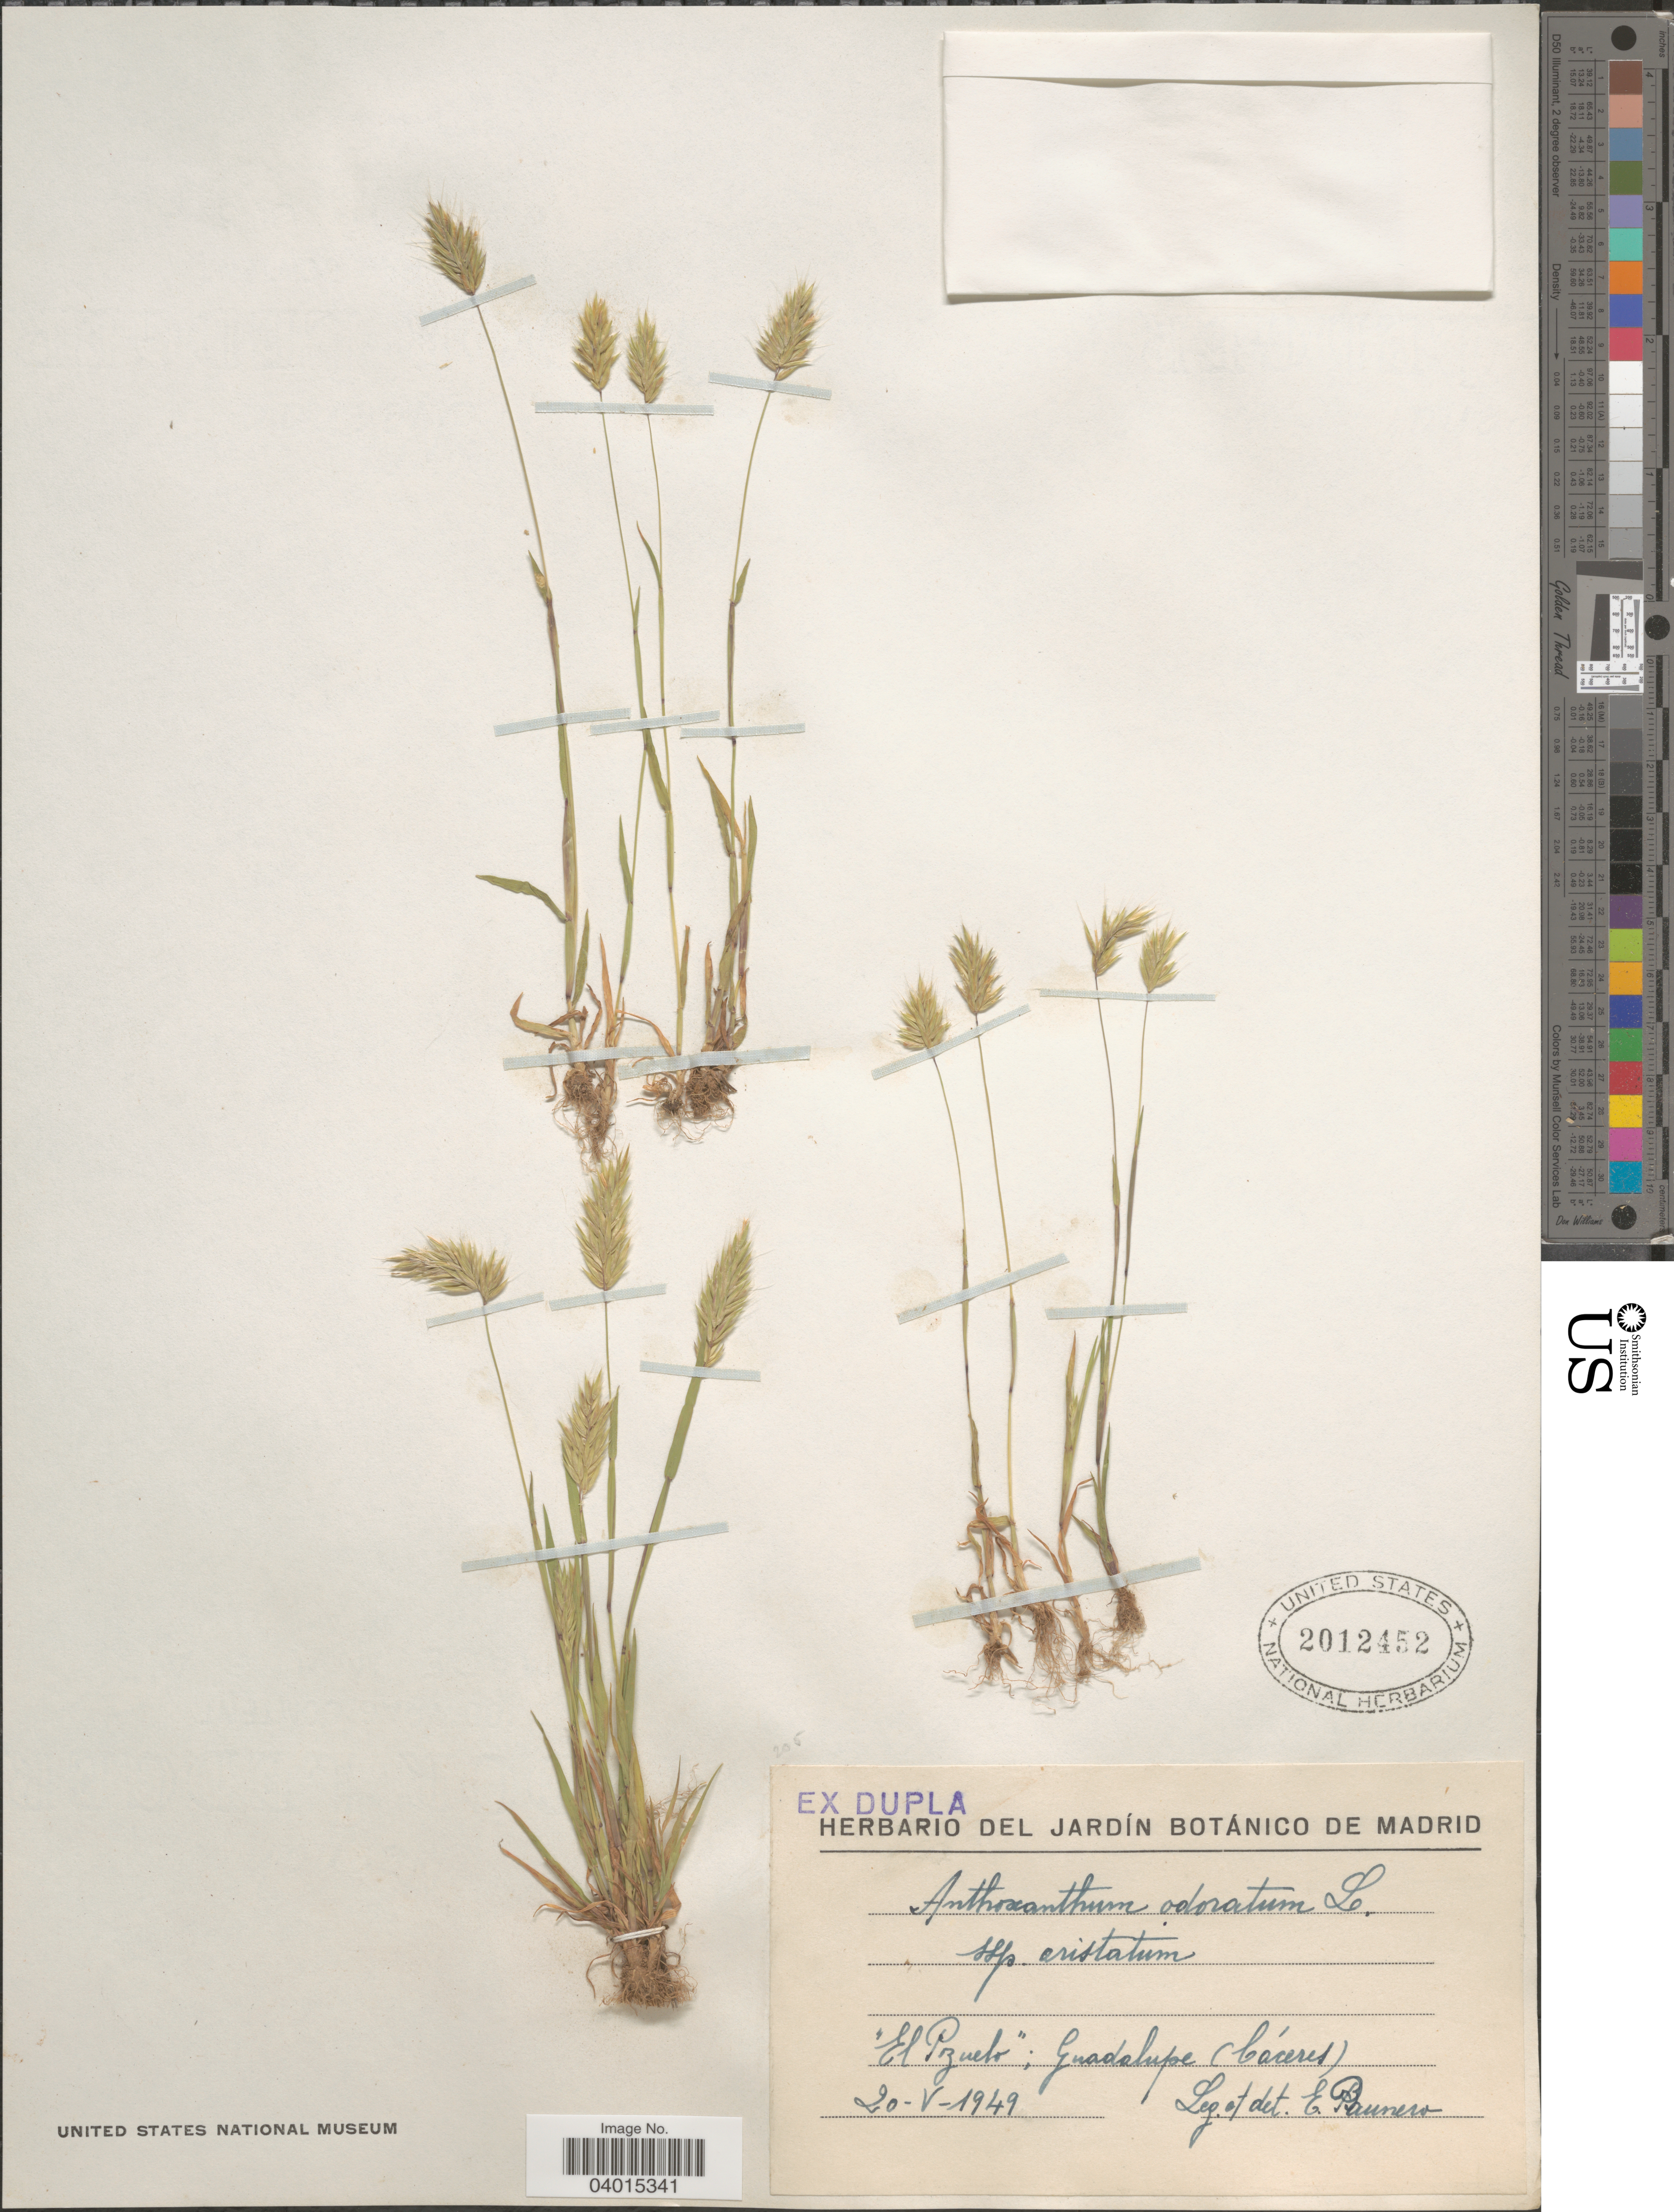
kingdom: Plantae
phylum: Tracheophyta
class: Liliopsida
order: Poales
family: Poaceae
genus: Anthoxanthum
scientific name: Anthoxanthum odoratum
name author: L.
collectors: E. Paunero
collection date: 1949-05-20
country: Spain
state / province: Extremadura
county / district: Cáceres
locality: El Pozuelo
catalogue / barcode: US 2012452